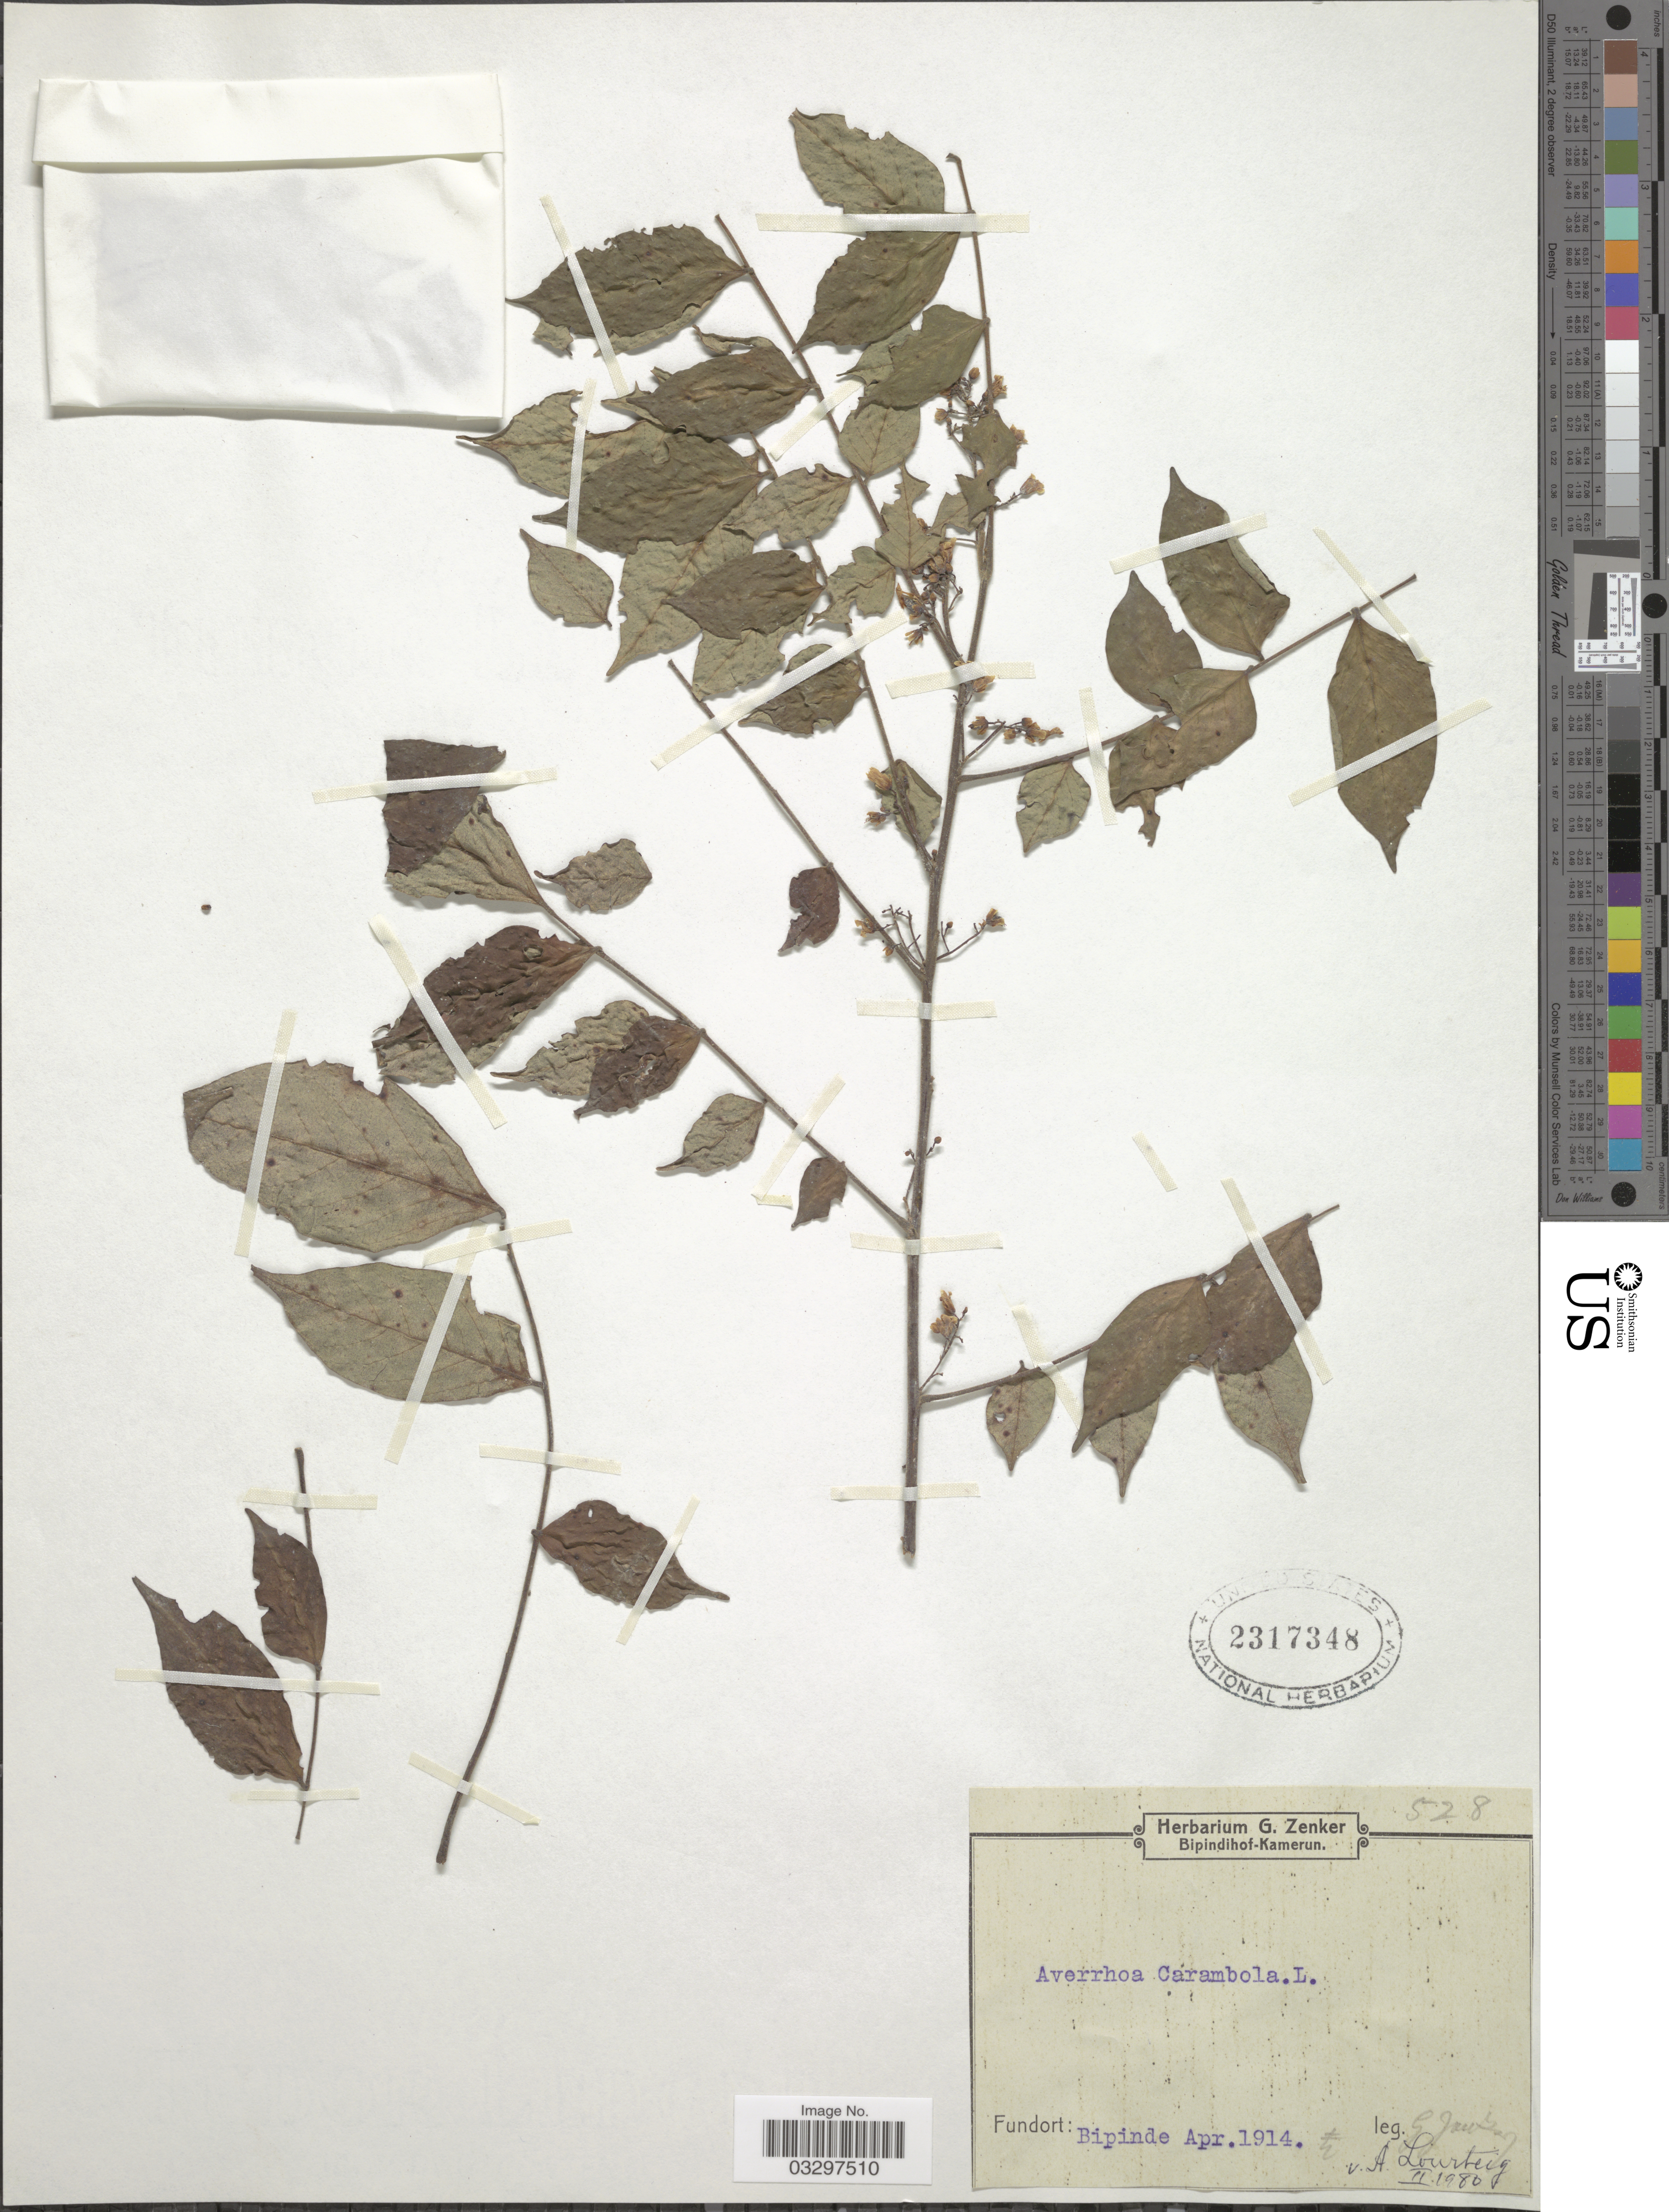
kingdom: Plantae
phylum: Tracheophyta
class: Magnoliopsida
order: Oxalidales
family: Oxalidaceae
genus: Averrhoa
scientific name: Averrhoa carambola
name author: L.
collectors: G. A. Zenker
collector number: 528?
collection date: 1914-04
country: Cameroon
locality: Bipinde.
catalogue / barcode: US 2317348